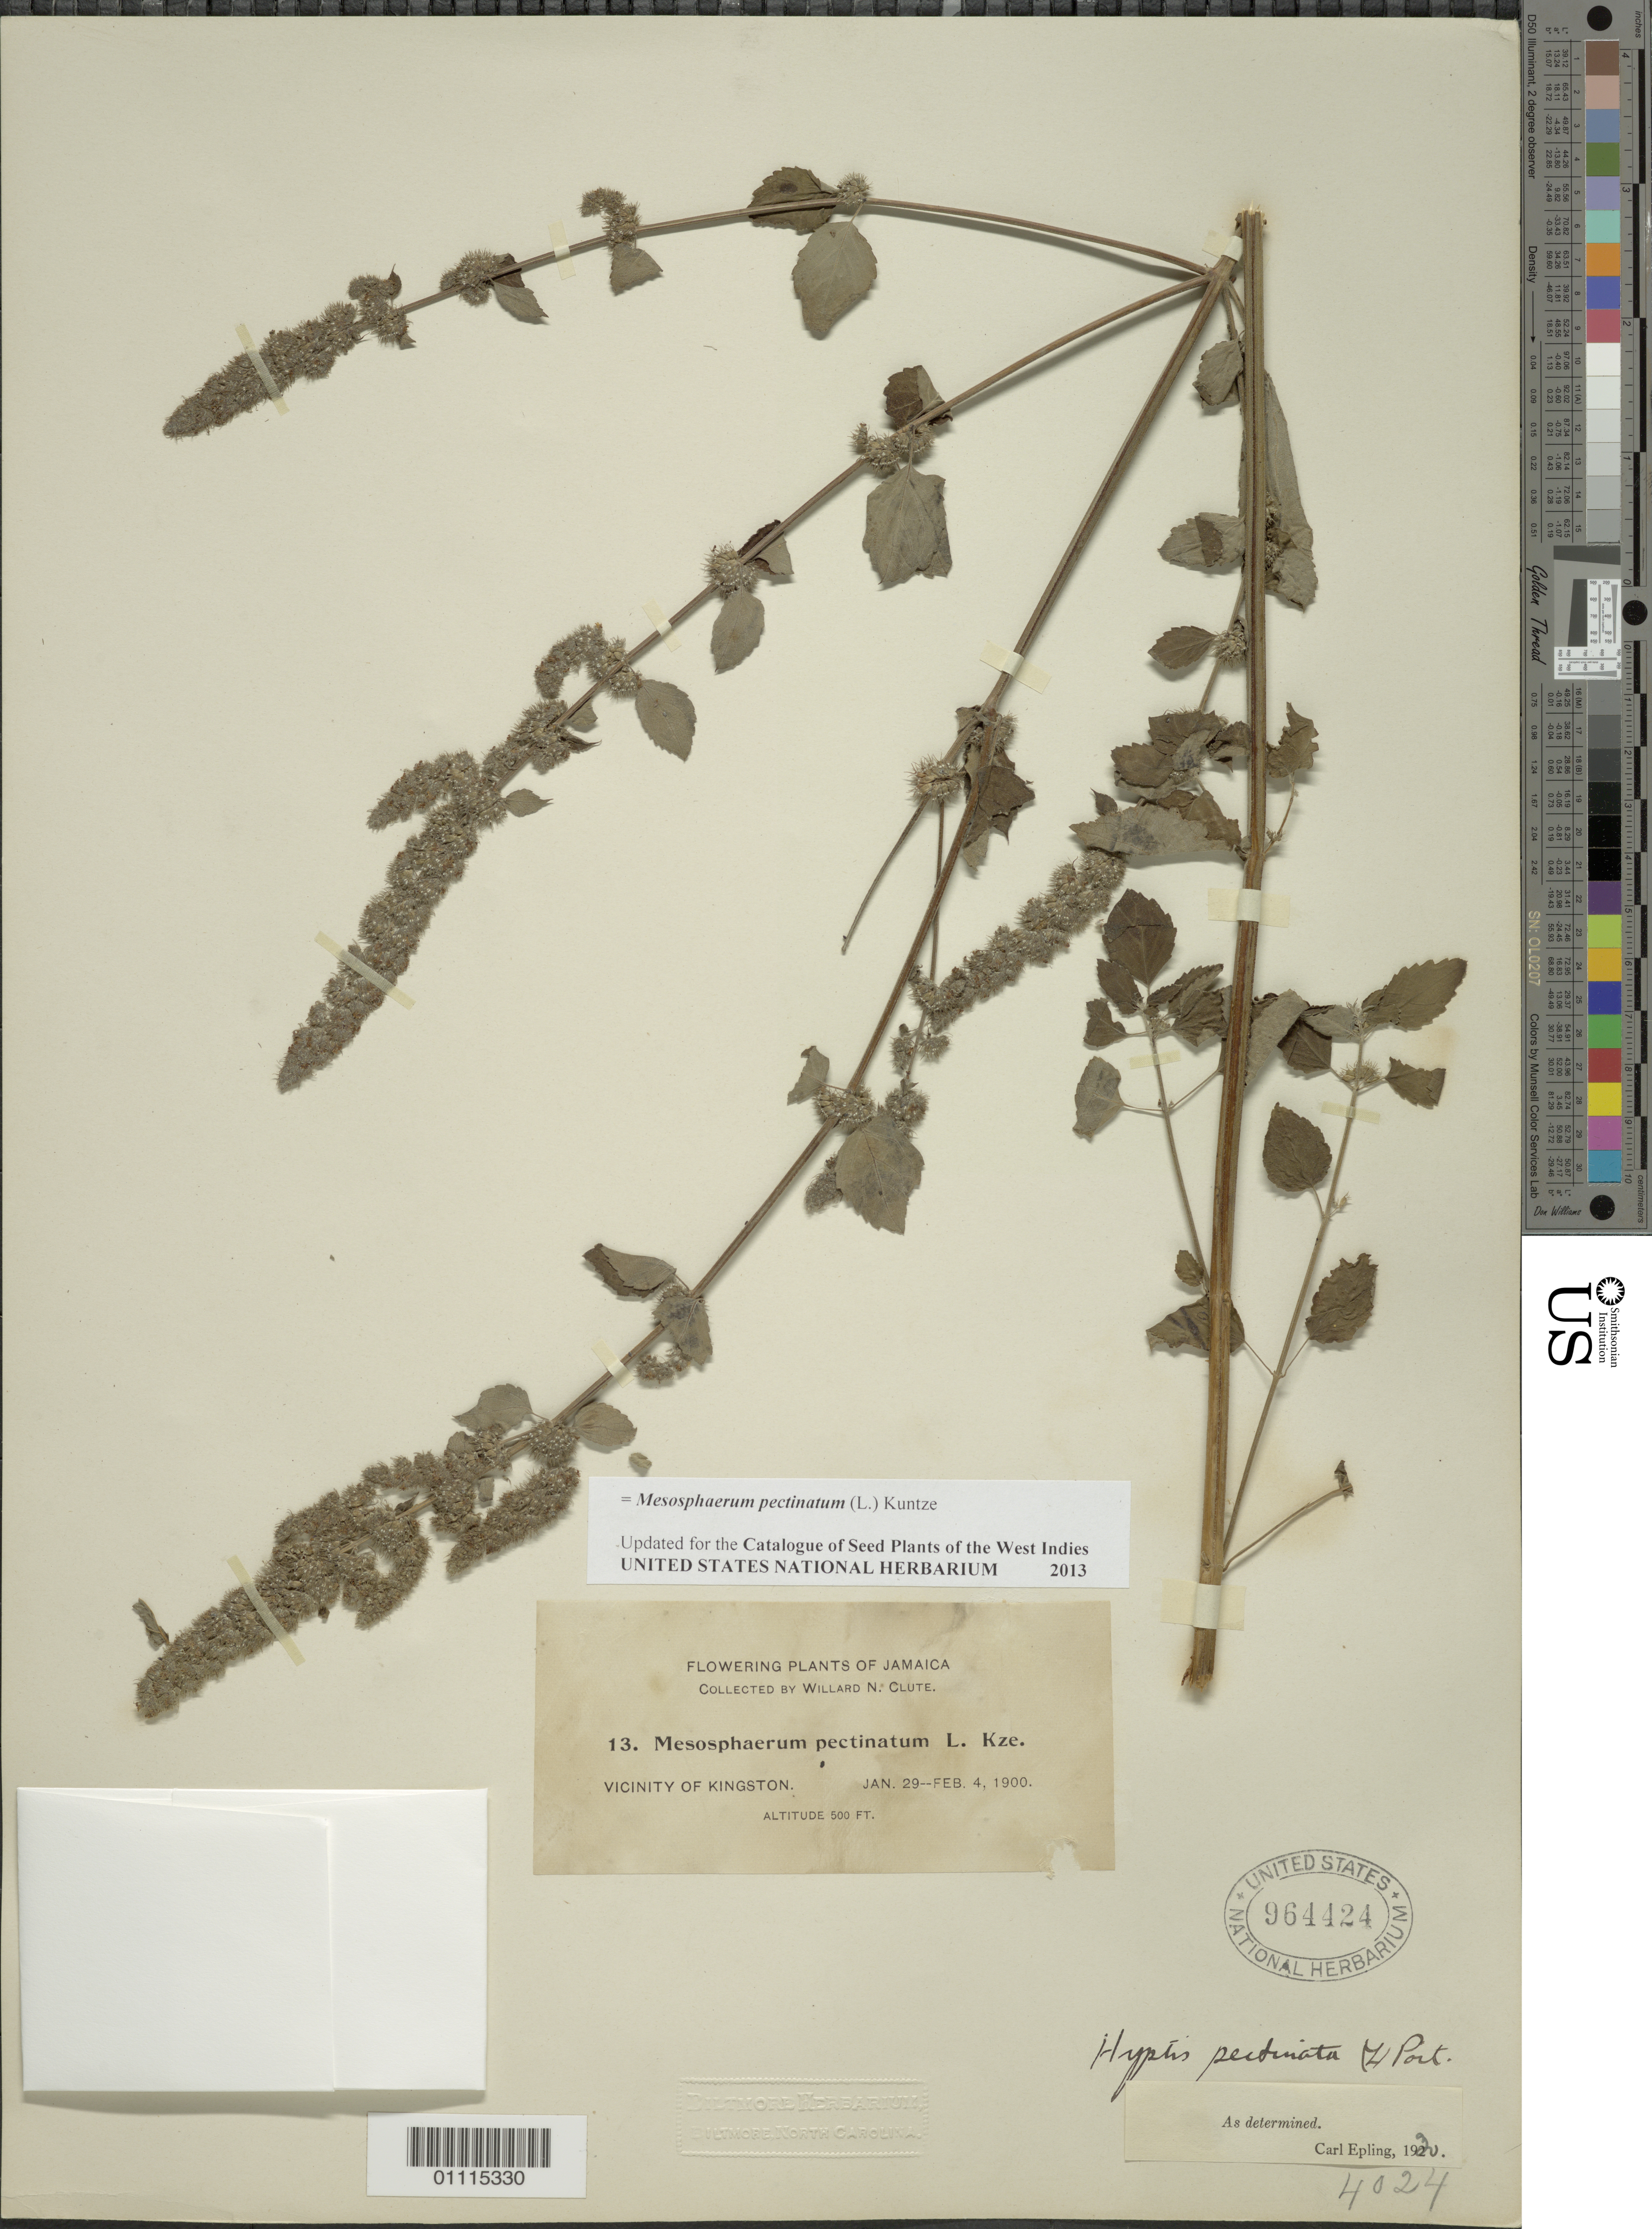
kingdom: Plantae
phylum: Tracheophyta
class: Magnoliopsida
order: Lamiales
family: Lamiaceae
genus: Mesosphaerum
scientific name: Mesosphaerum pectinatum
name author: (L.) Kuntze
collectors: W. N. Clute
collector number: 13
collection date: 1900-01-29/1900-02-04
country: Jamaica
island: Greater Antilles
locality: Kingston, vicinity.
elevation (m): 152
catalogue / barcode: US 964424